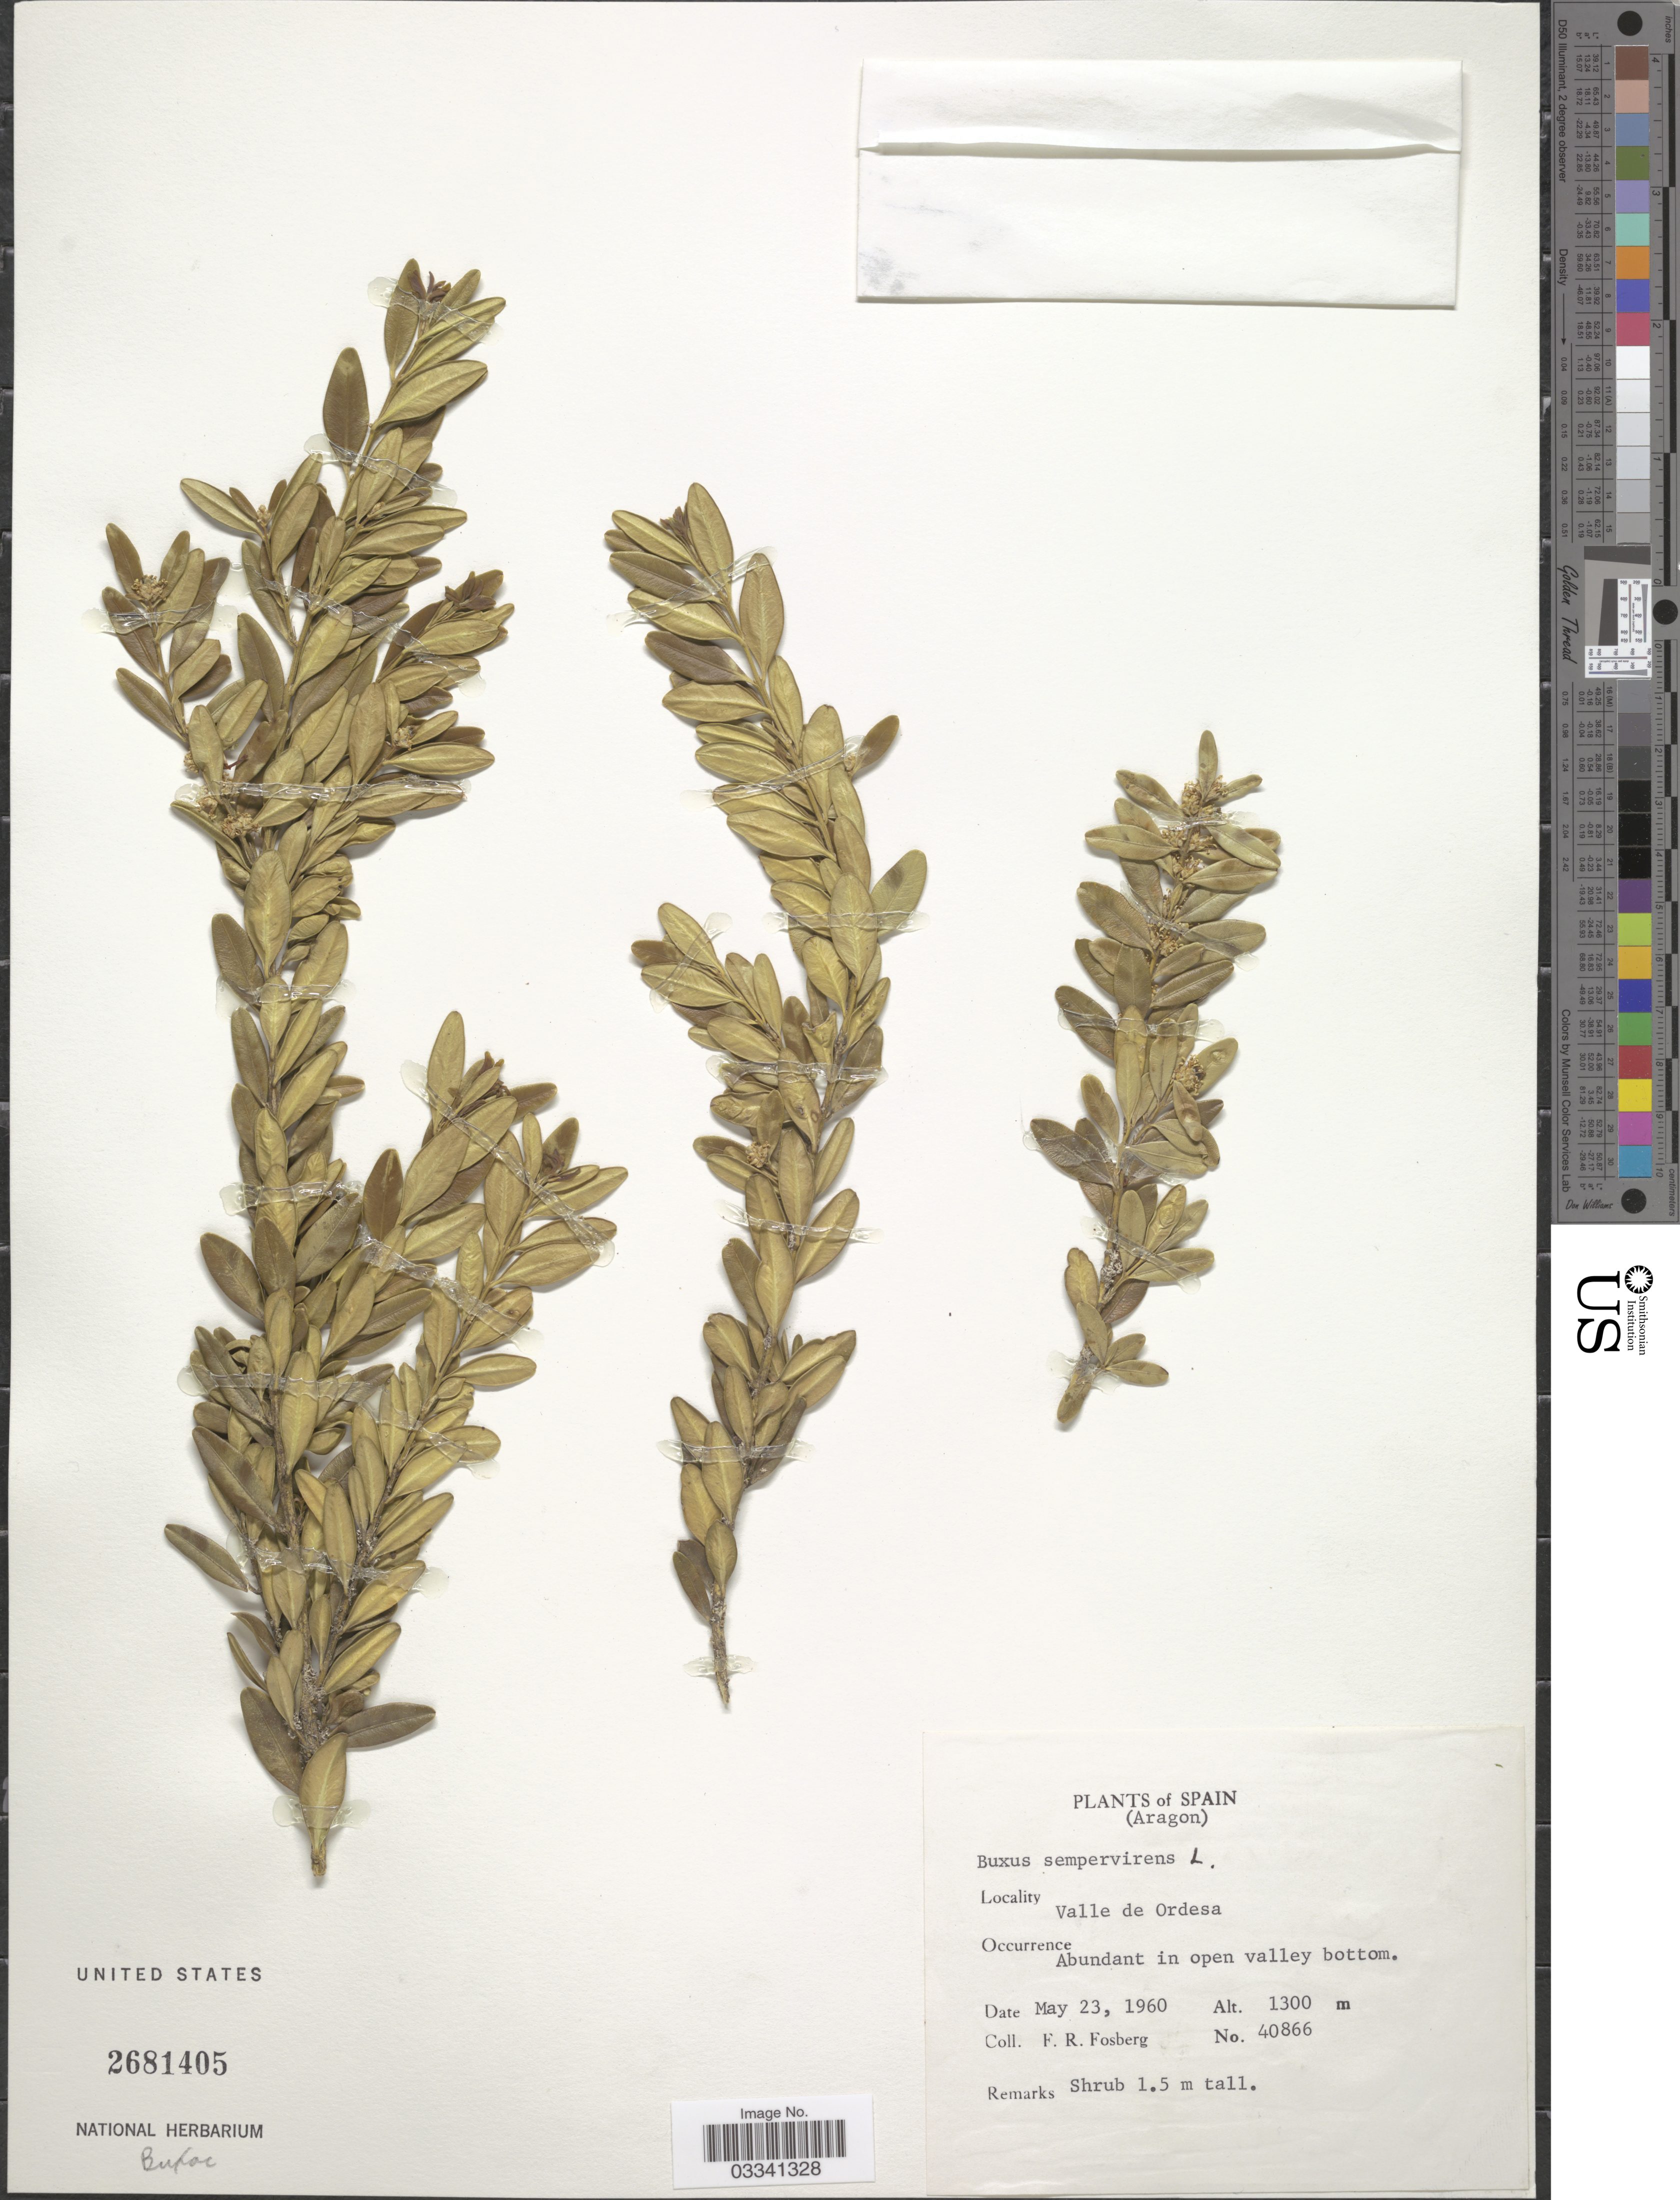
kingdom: Plantae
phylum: Tracheophyta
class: Magnoliopsida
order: Buxales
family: Buxaceae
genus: Buxus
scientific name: Buxus sempervirens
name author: L.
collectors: F. R. Fosberg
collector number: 40866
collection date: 1960-05-23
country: Spain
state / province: Aragón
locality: Valle de Ordesa.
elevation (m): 1300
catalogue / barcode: US 2681405